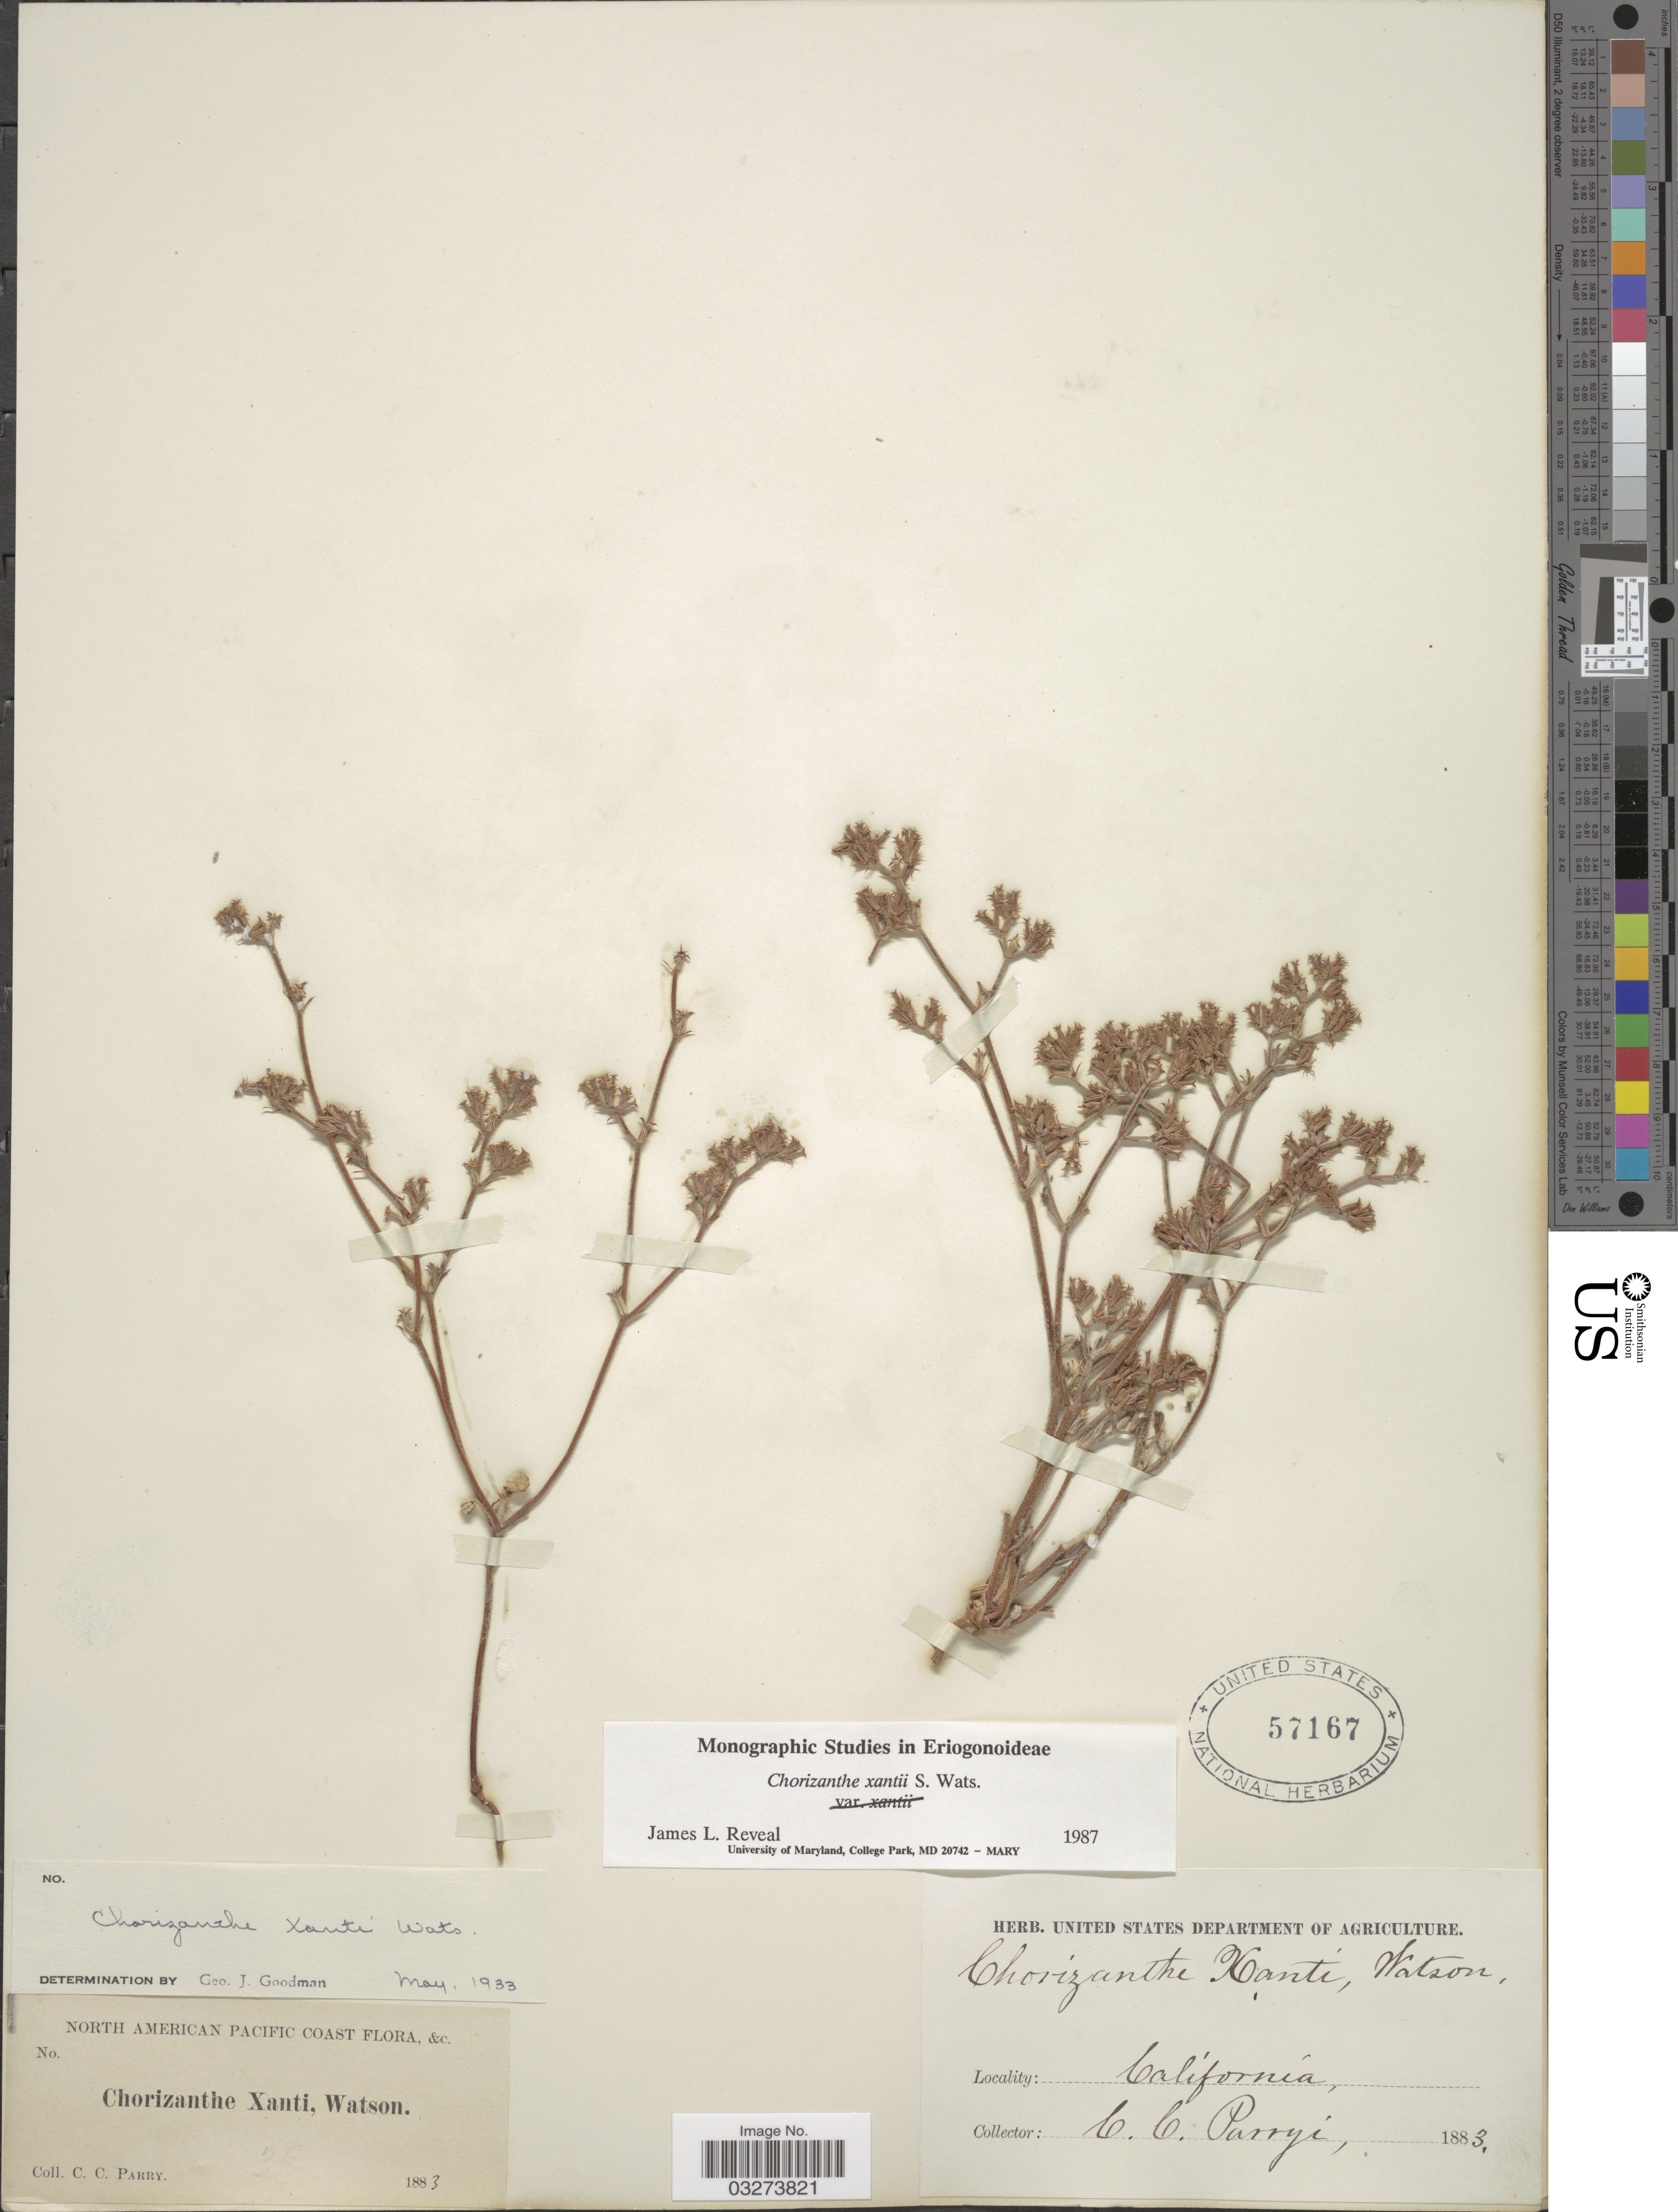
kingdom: Plantae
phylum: Tracheophyta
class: Magnoliopsida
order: Caryophyllales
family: Polygonaceae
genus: Chorizanthe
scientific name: Chorizanthe xanti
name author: S. Watson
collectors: C. C. Parry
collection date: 1883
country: United States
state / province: California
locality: North American Pacific Coast.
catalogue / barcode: US 57167